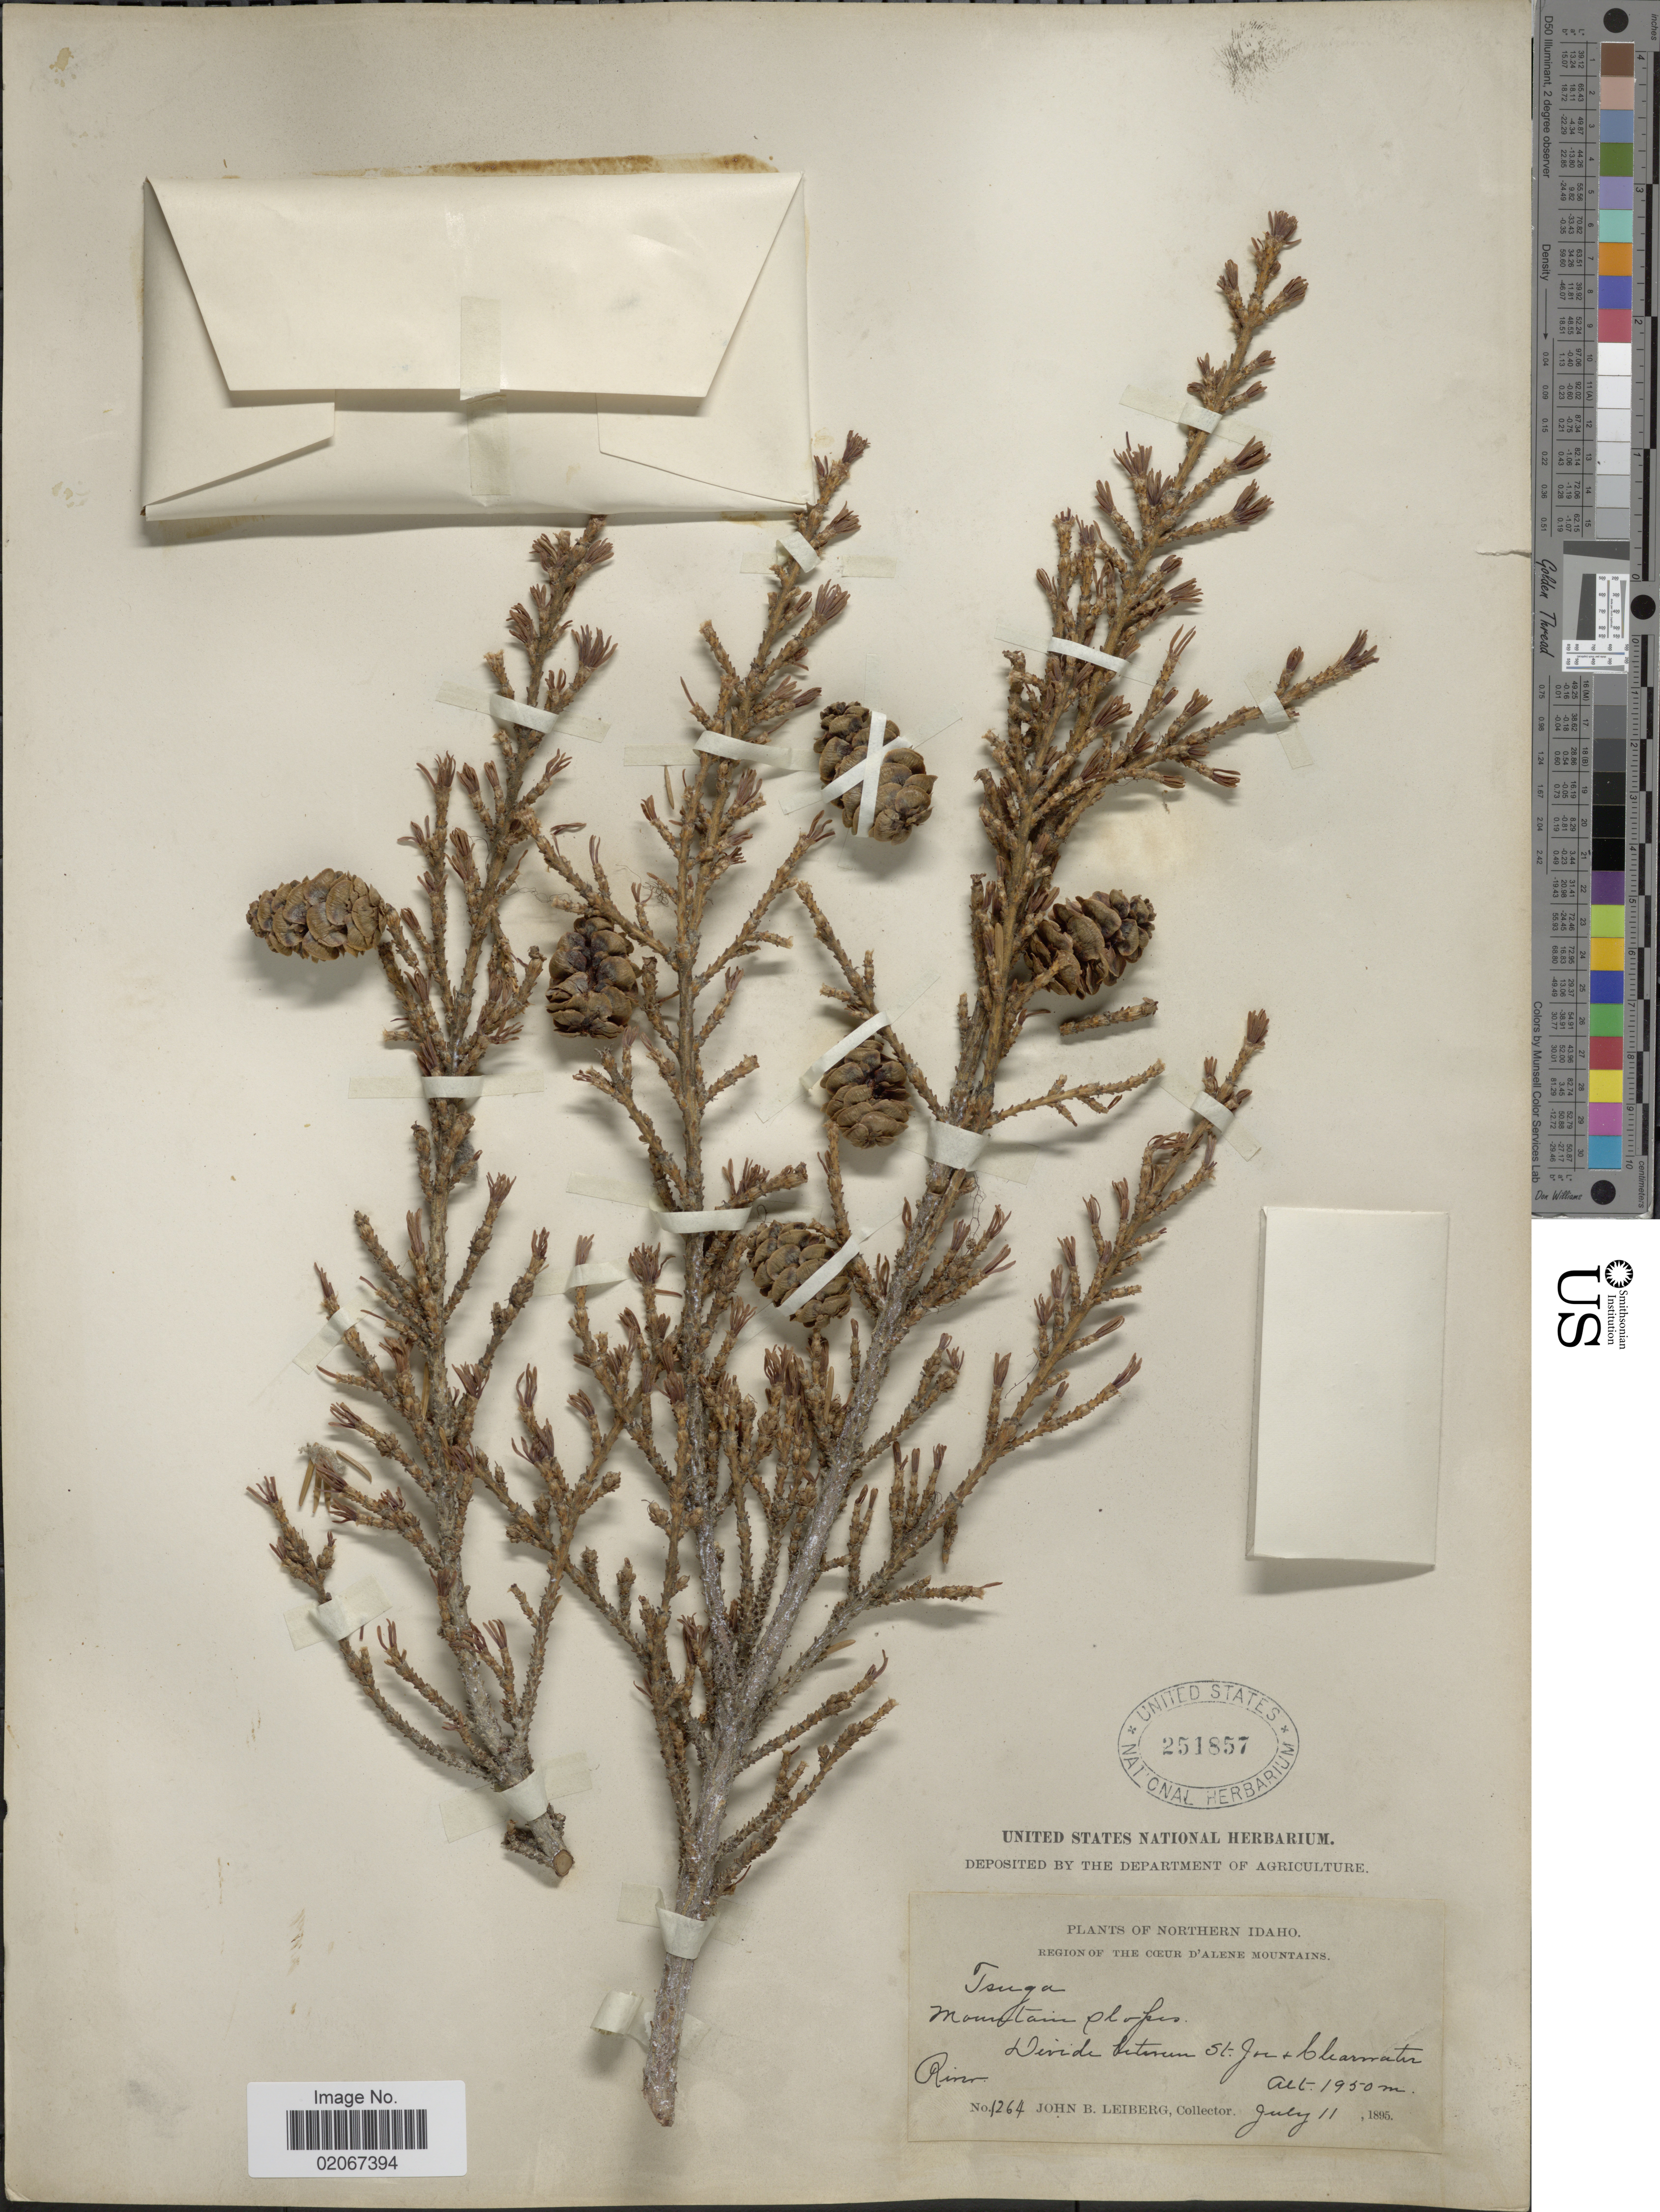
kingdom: Plantae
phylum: Tracheophyta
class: Pinopsida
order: Pinales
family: Pinaceae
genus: Tsuga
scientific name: Tsuga sp.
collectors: J. B. Leiberg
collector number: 1264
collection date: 1895-07-11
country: United States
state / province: Idaho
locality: Northern Idaho. Region of the Coeur D'Alene Mountains. Divide between St. Joe + Clearwater River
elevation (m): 1950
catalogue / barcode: US 251857